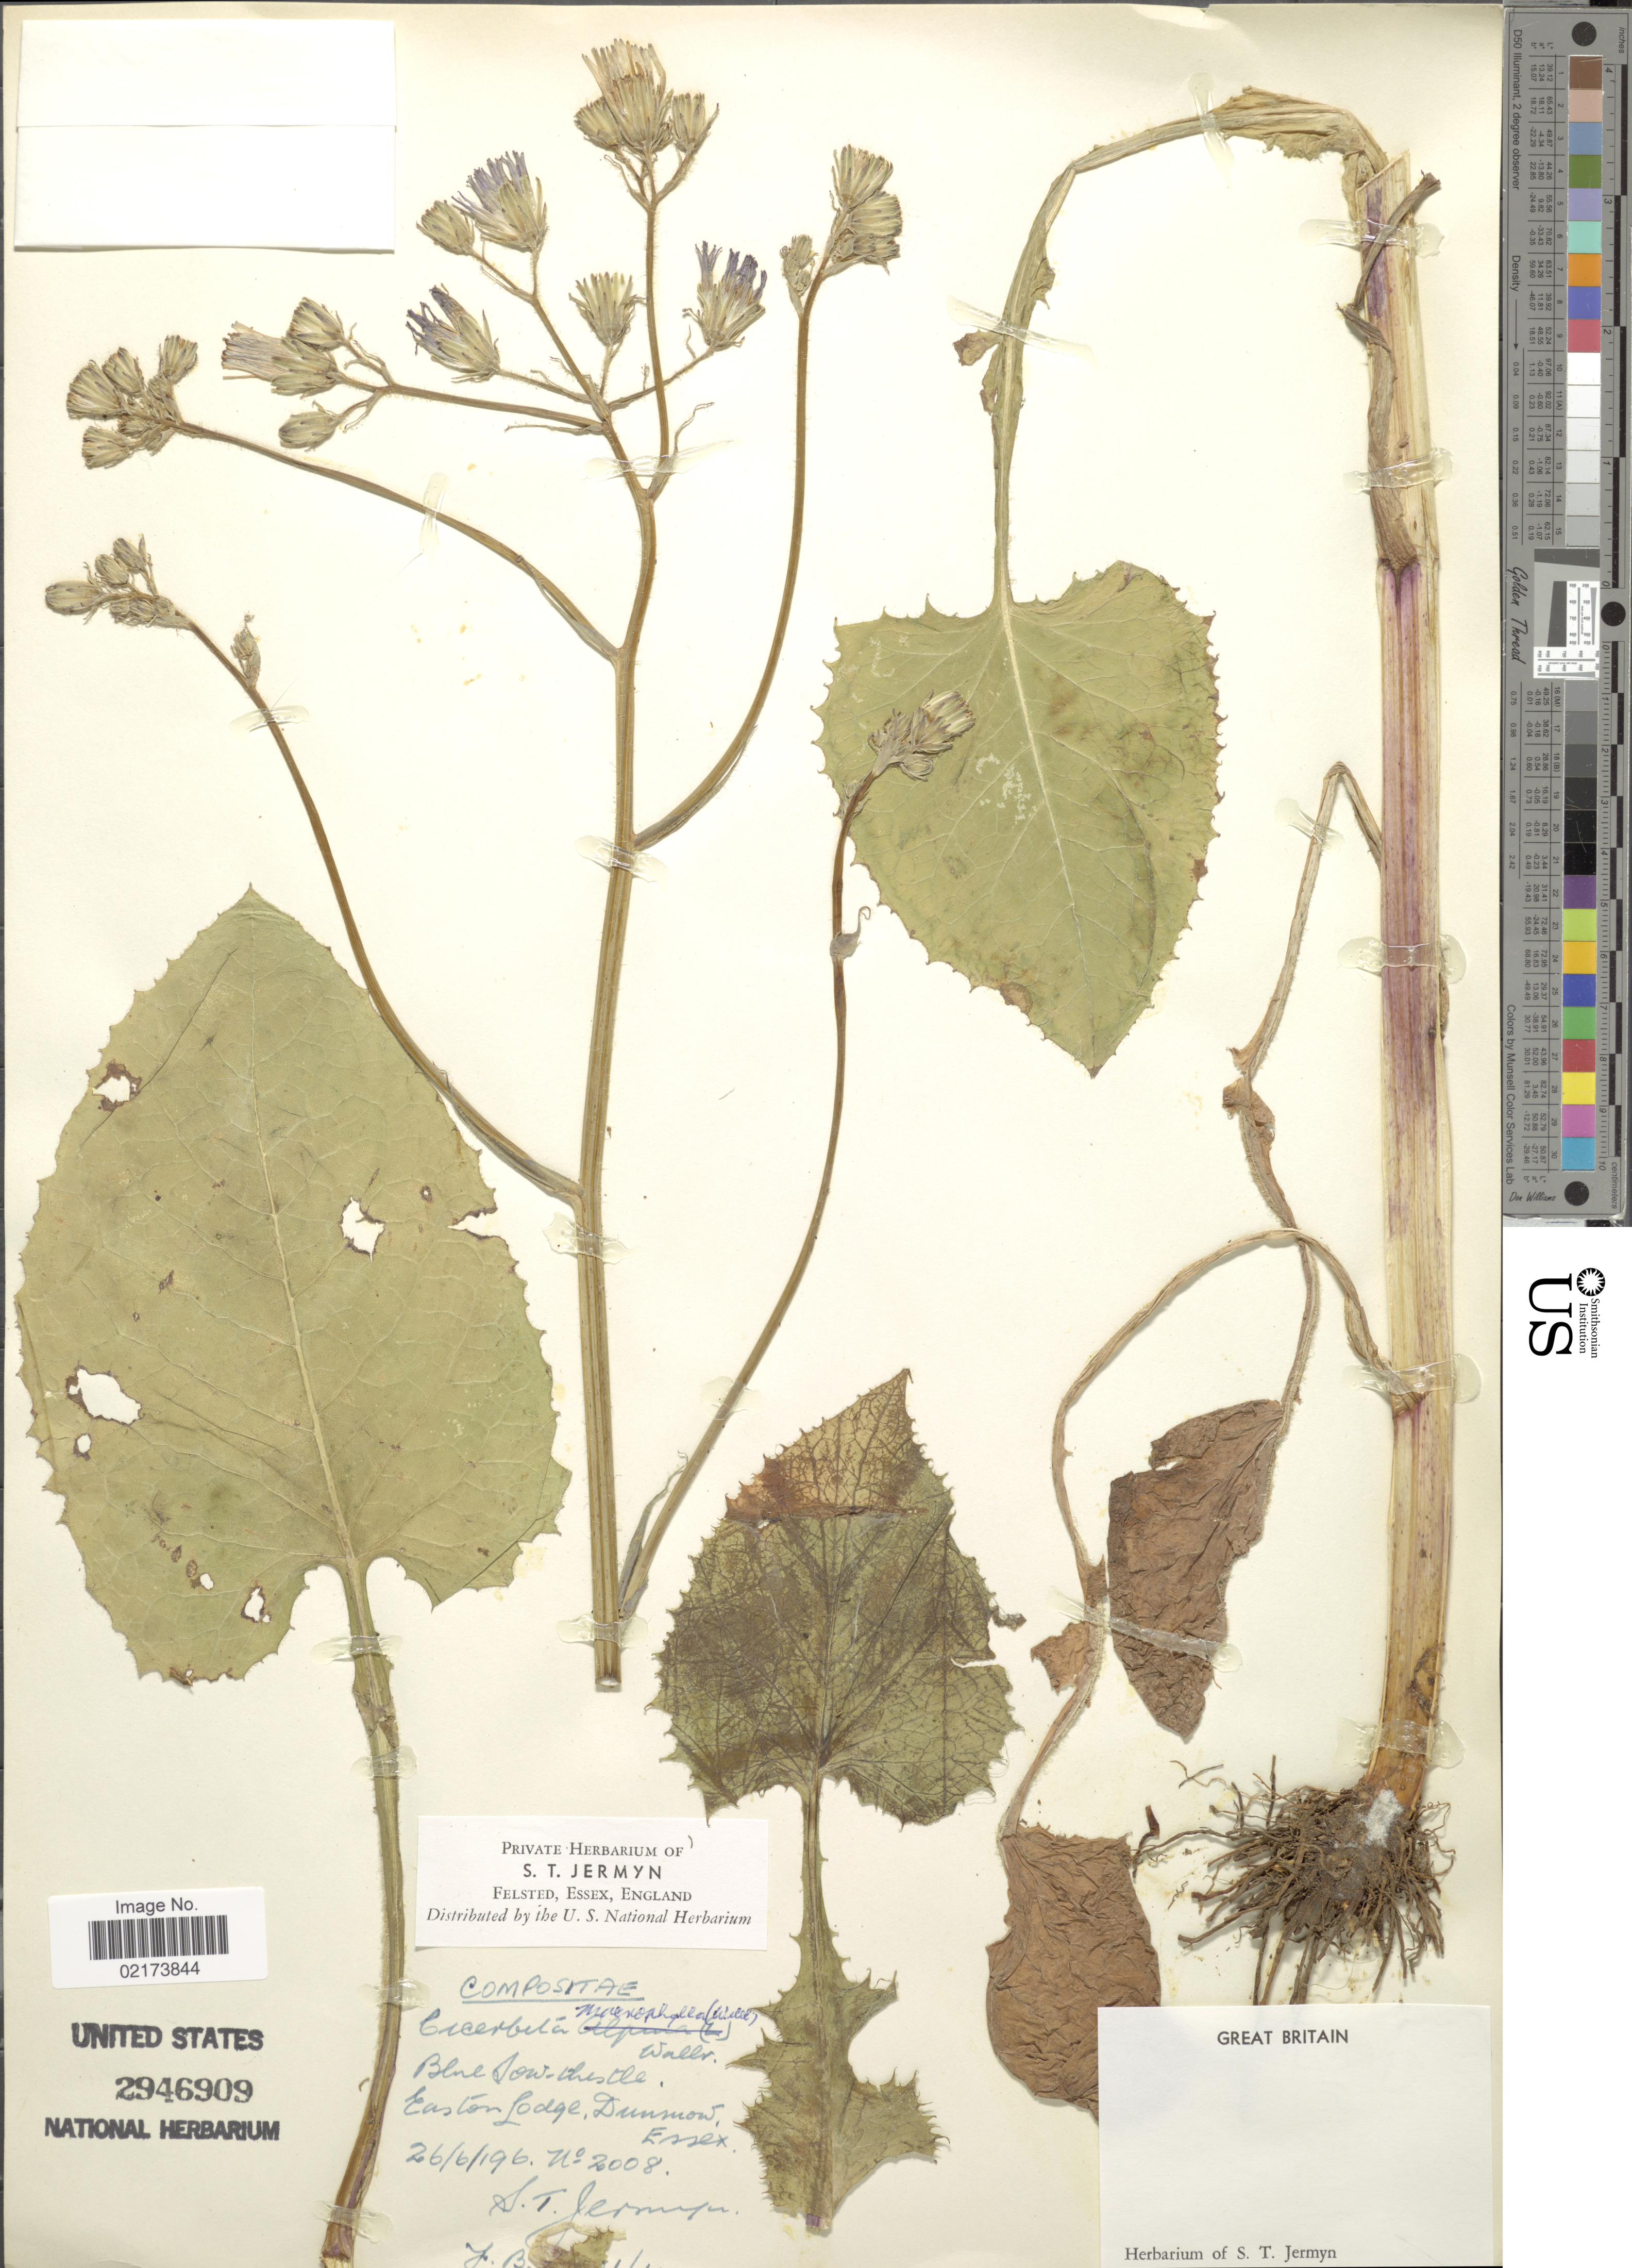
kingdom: Plantae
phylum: Tracheophyta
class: Magnoliopsida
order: Asterales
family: Asteraceae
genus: Lactuca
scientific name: Lactuca macrophylla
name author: (Willd.) A. Gray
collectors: S. Jermyn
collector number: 2008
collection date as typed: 196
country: United Kingdom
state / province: England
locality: Great Britain, Easton Lodge, Dunmow, Essex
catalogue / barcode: US 2946909